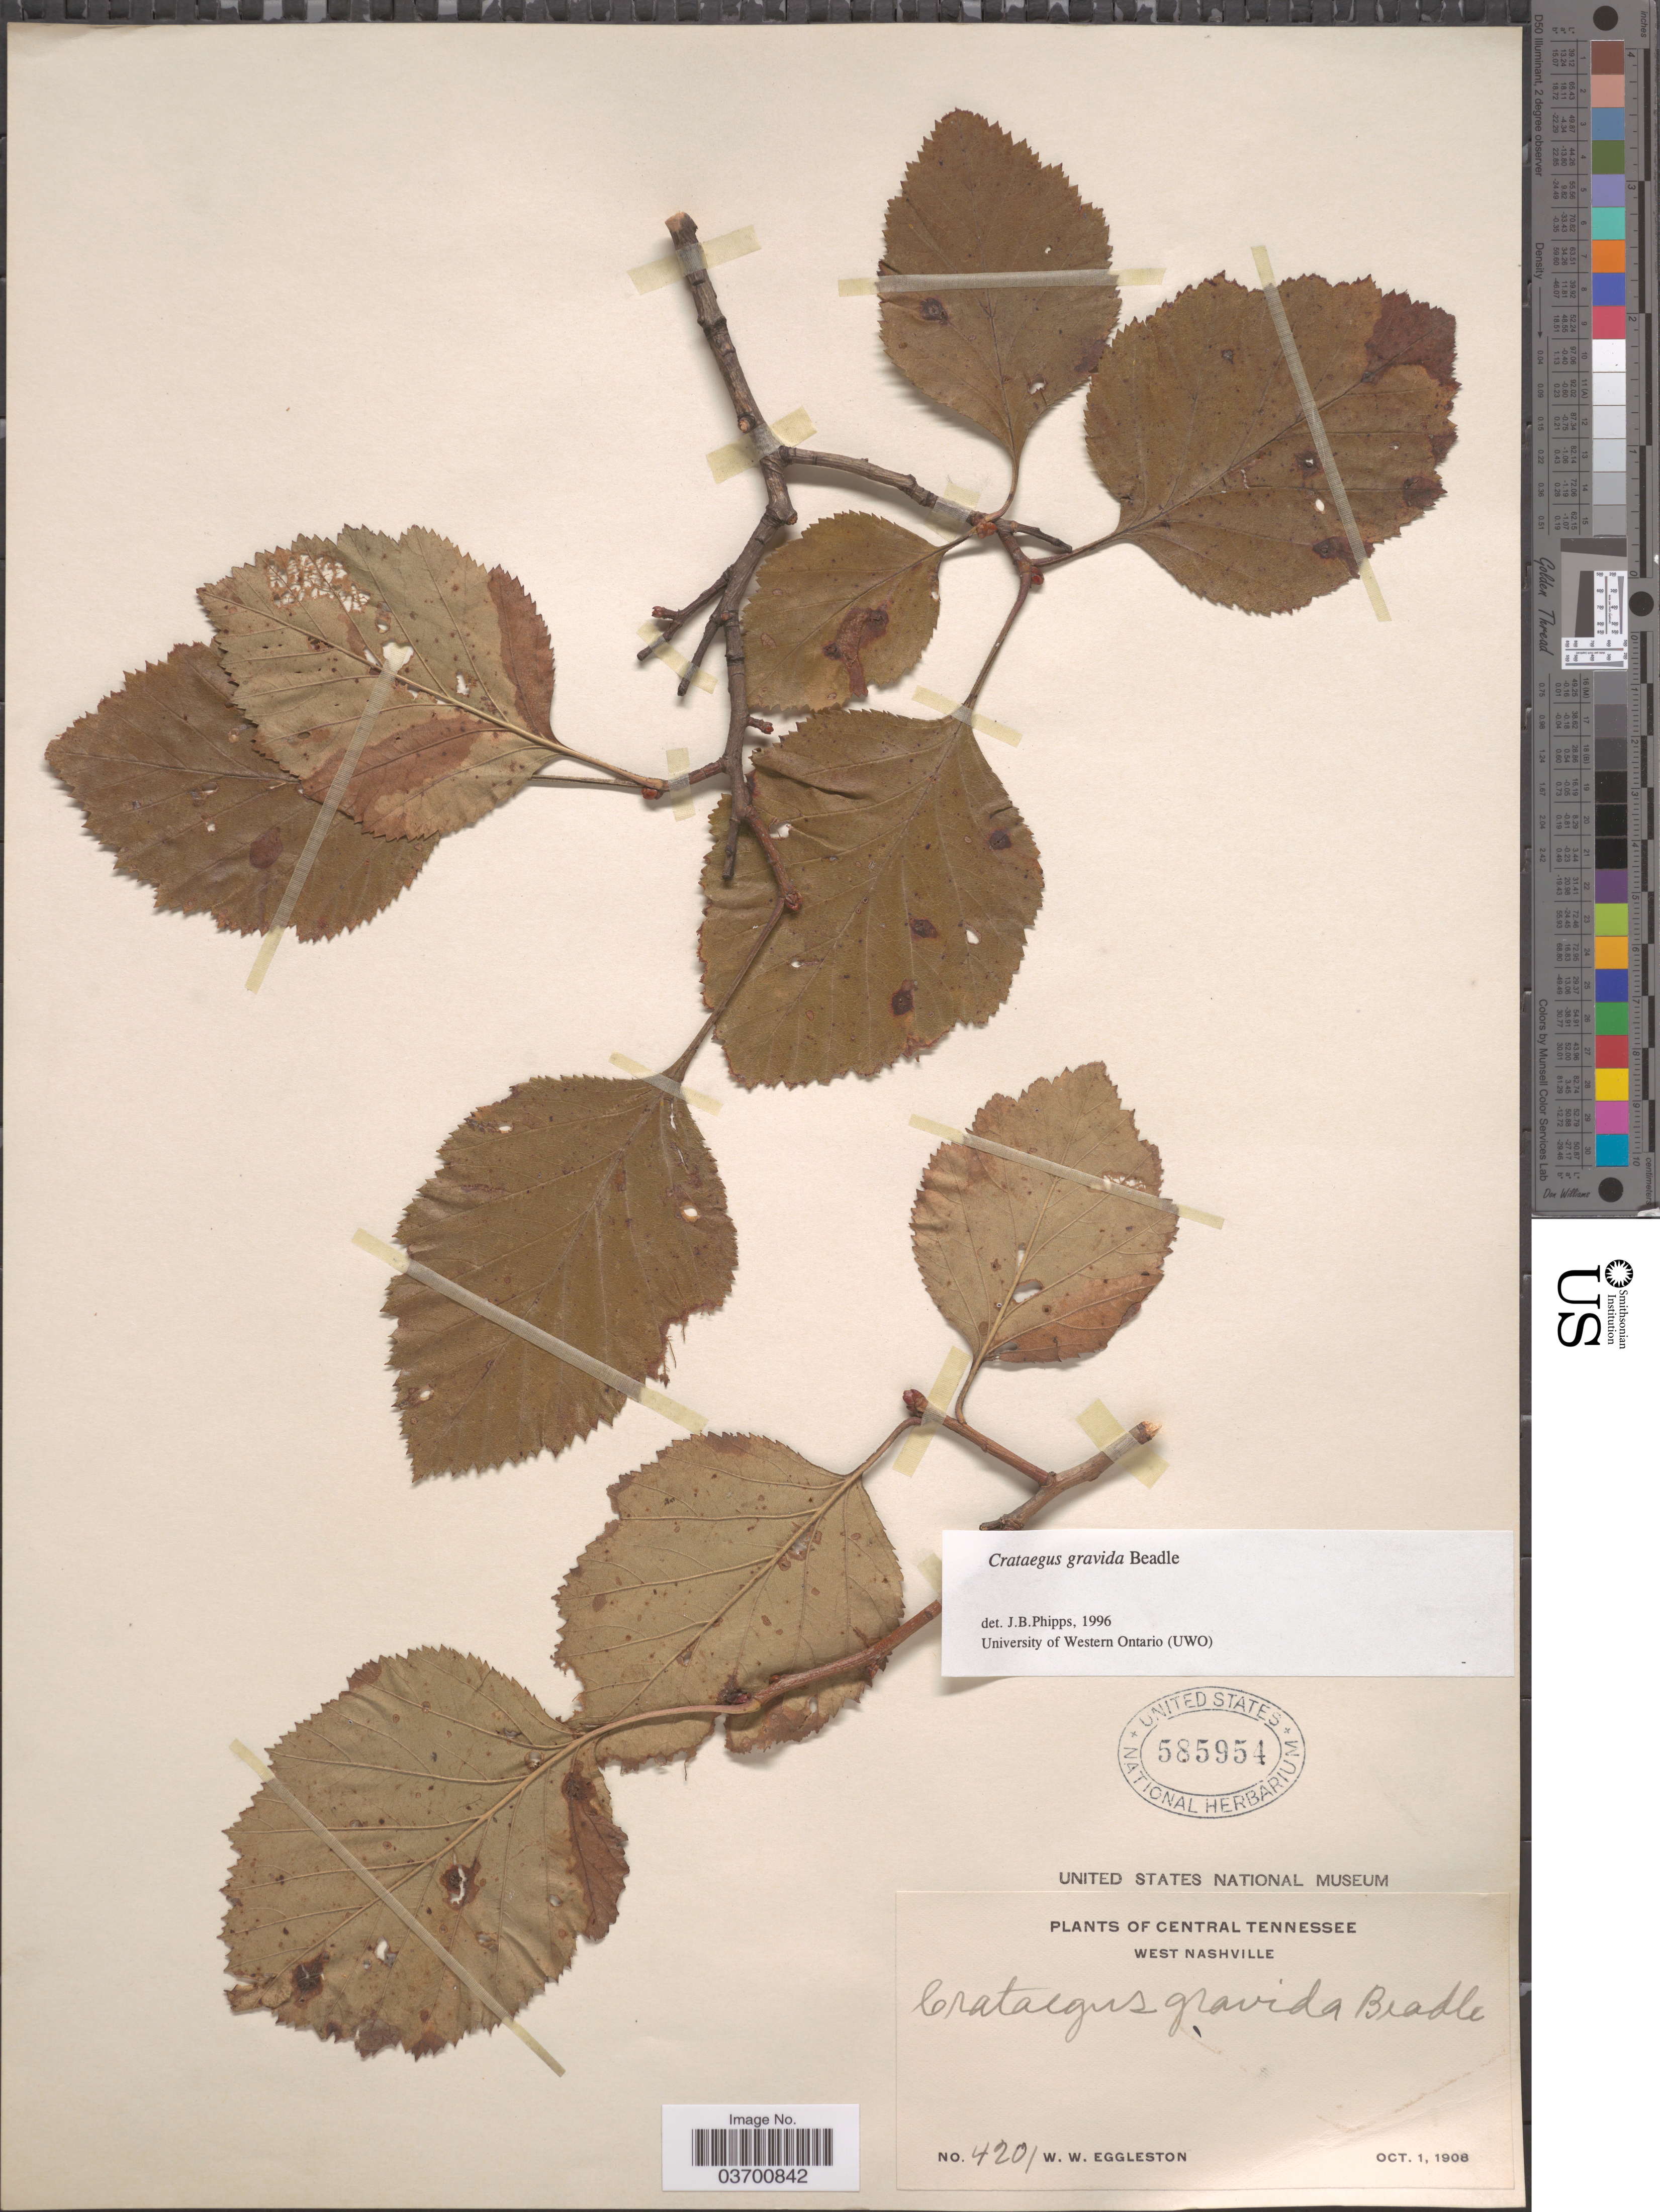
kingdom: Plantae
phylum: Tracheophyta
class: Magnoliopsida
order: Rosales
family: Rosaceae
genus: Crataegus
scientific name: Crataegus mollis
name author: (Torr. & A. Gray) Scheele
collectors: W. W. Eggleston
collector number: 4201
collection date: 1908-10-01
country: United States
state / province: Tennessee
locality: Central Tennessee. West Nashville.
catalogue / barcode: US 585954